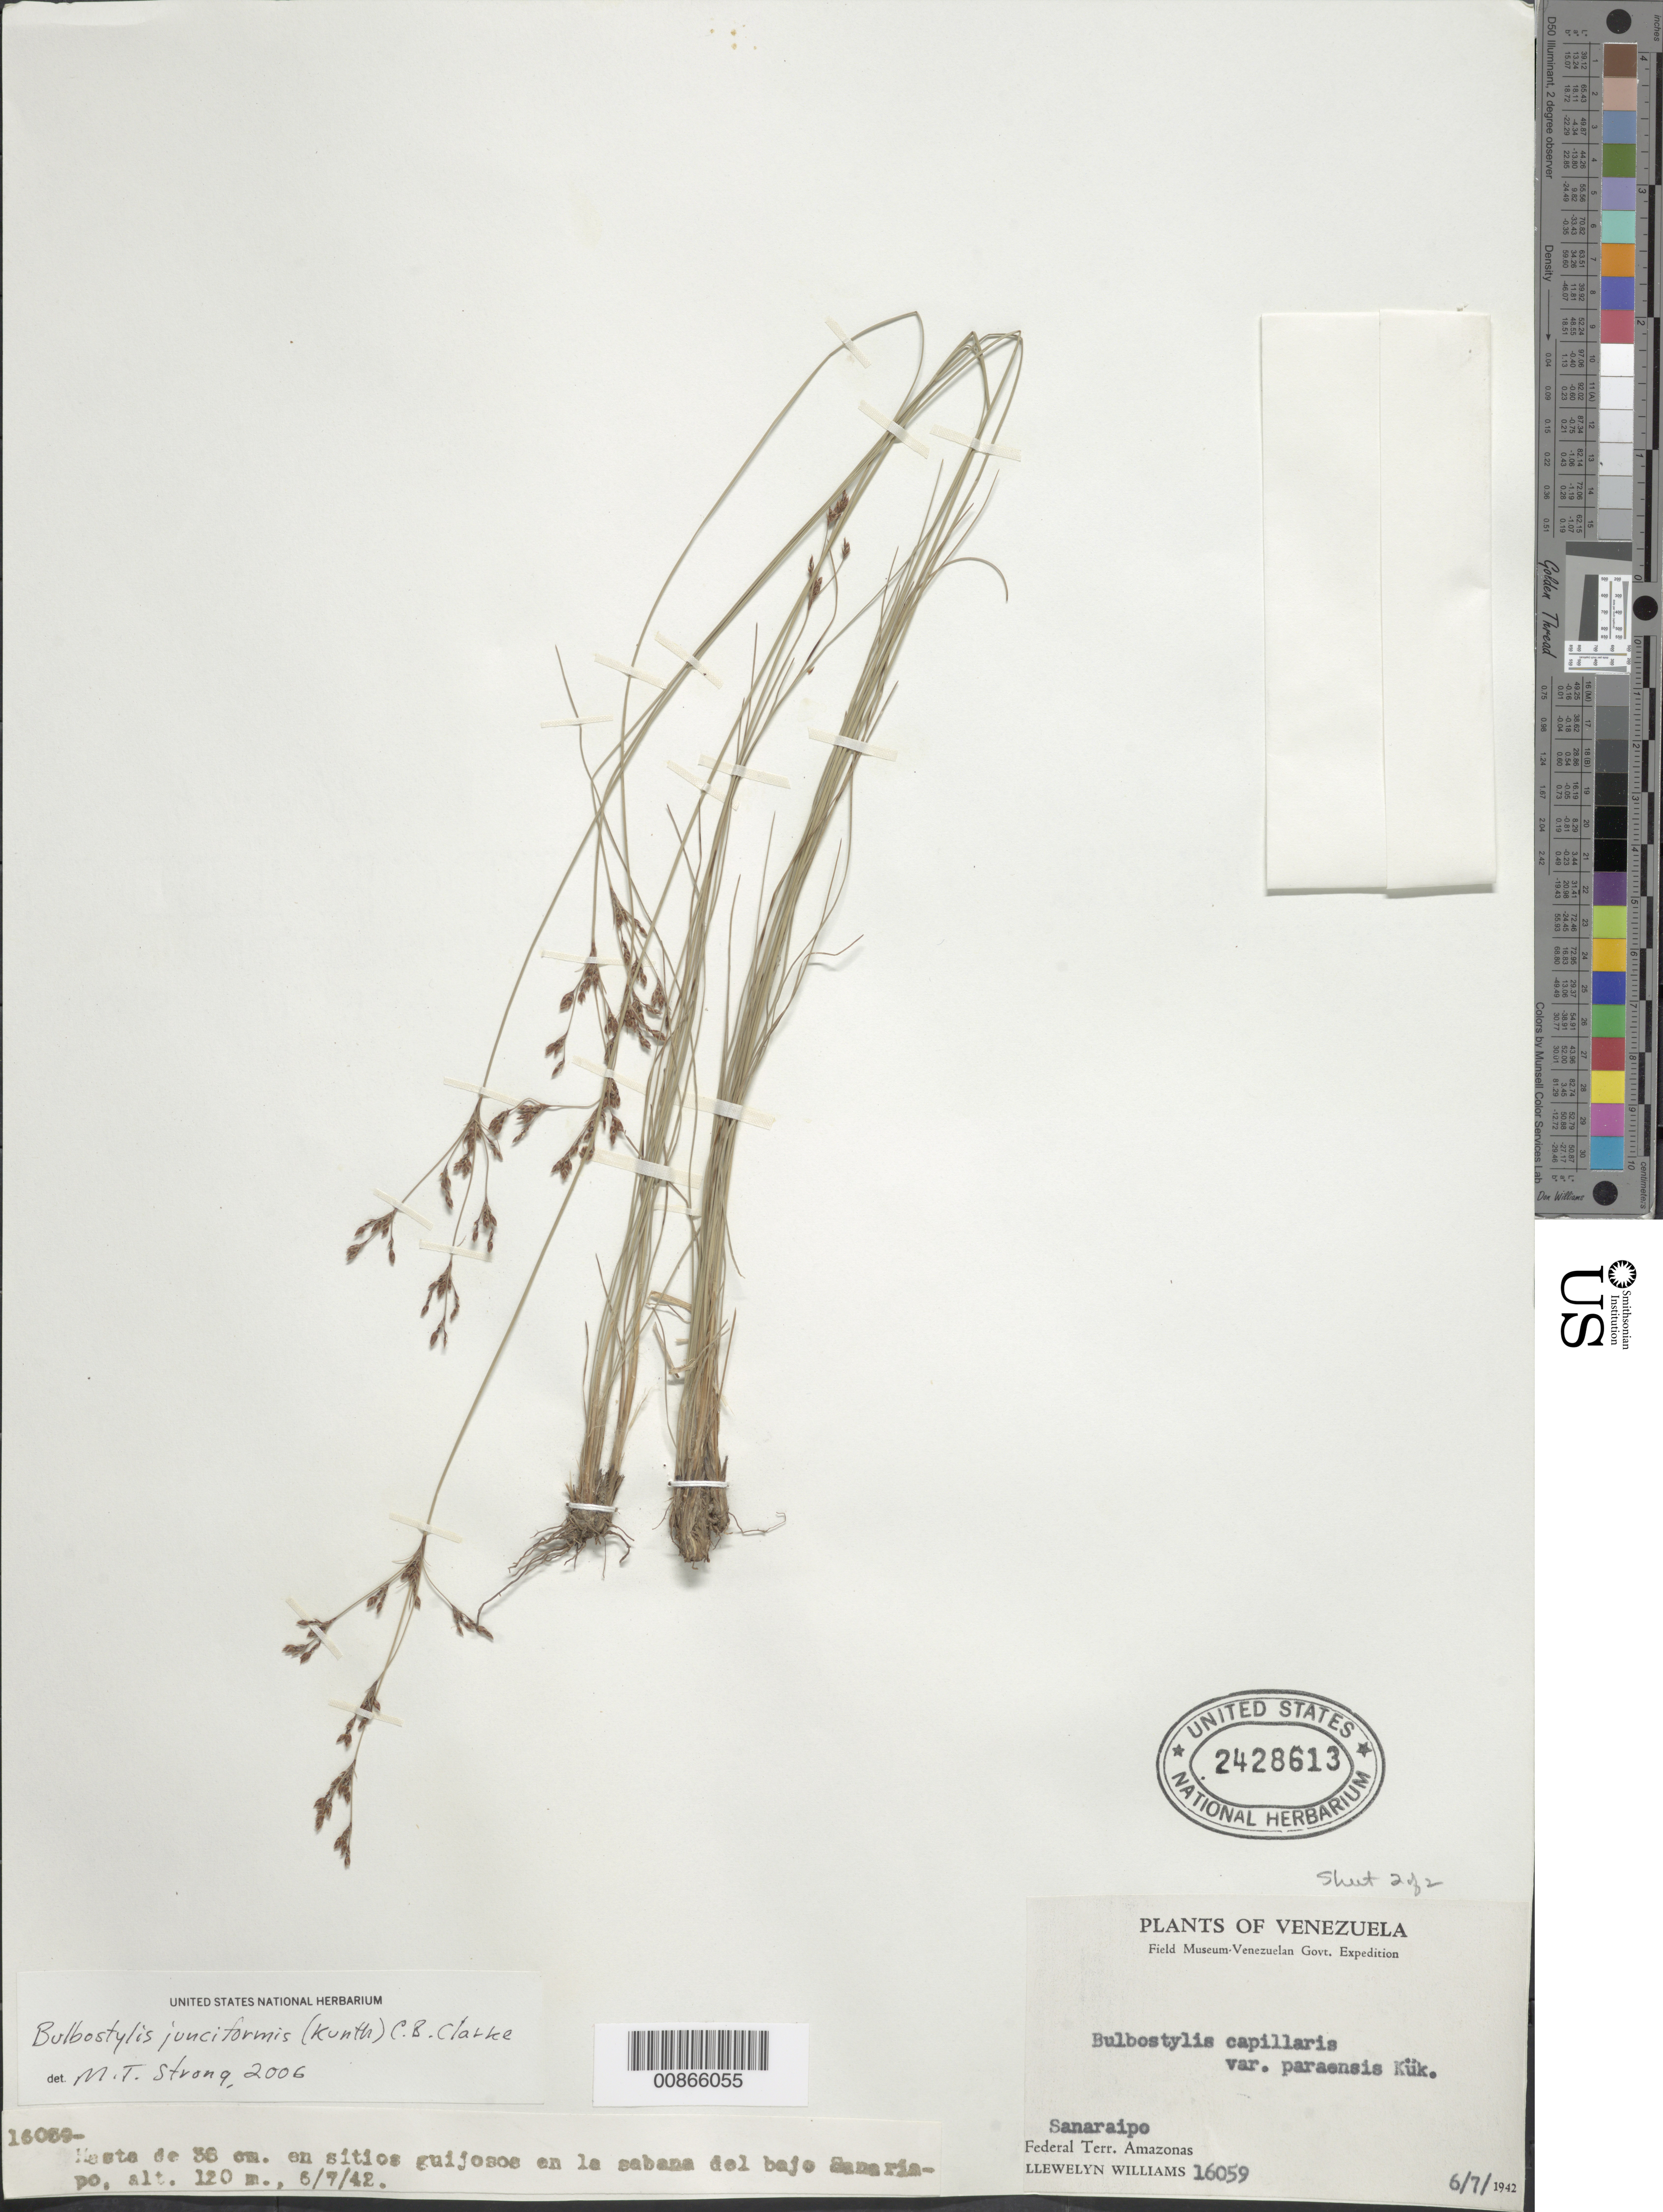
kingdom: Plantae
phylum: Tracheophyta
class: Liliopsida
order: Poales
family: Cyperaceae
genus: Bulbostylis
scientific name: Bulbostylis junciformis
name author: (Kunth) C.B. Clarke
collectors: Ll. Williams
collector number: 16059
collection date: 1942-07-06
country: Venezuela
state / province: Amazonas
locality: Sanaraipo, Federal Terr. Amazonas, en sitios guijosos en la sabana del bajo Sanaraipo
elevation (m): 120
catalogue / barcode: US 2428613